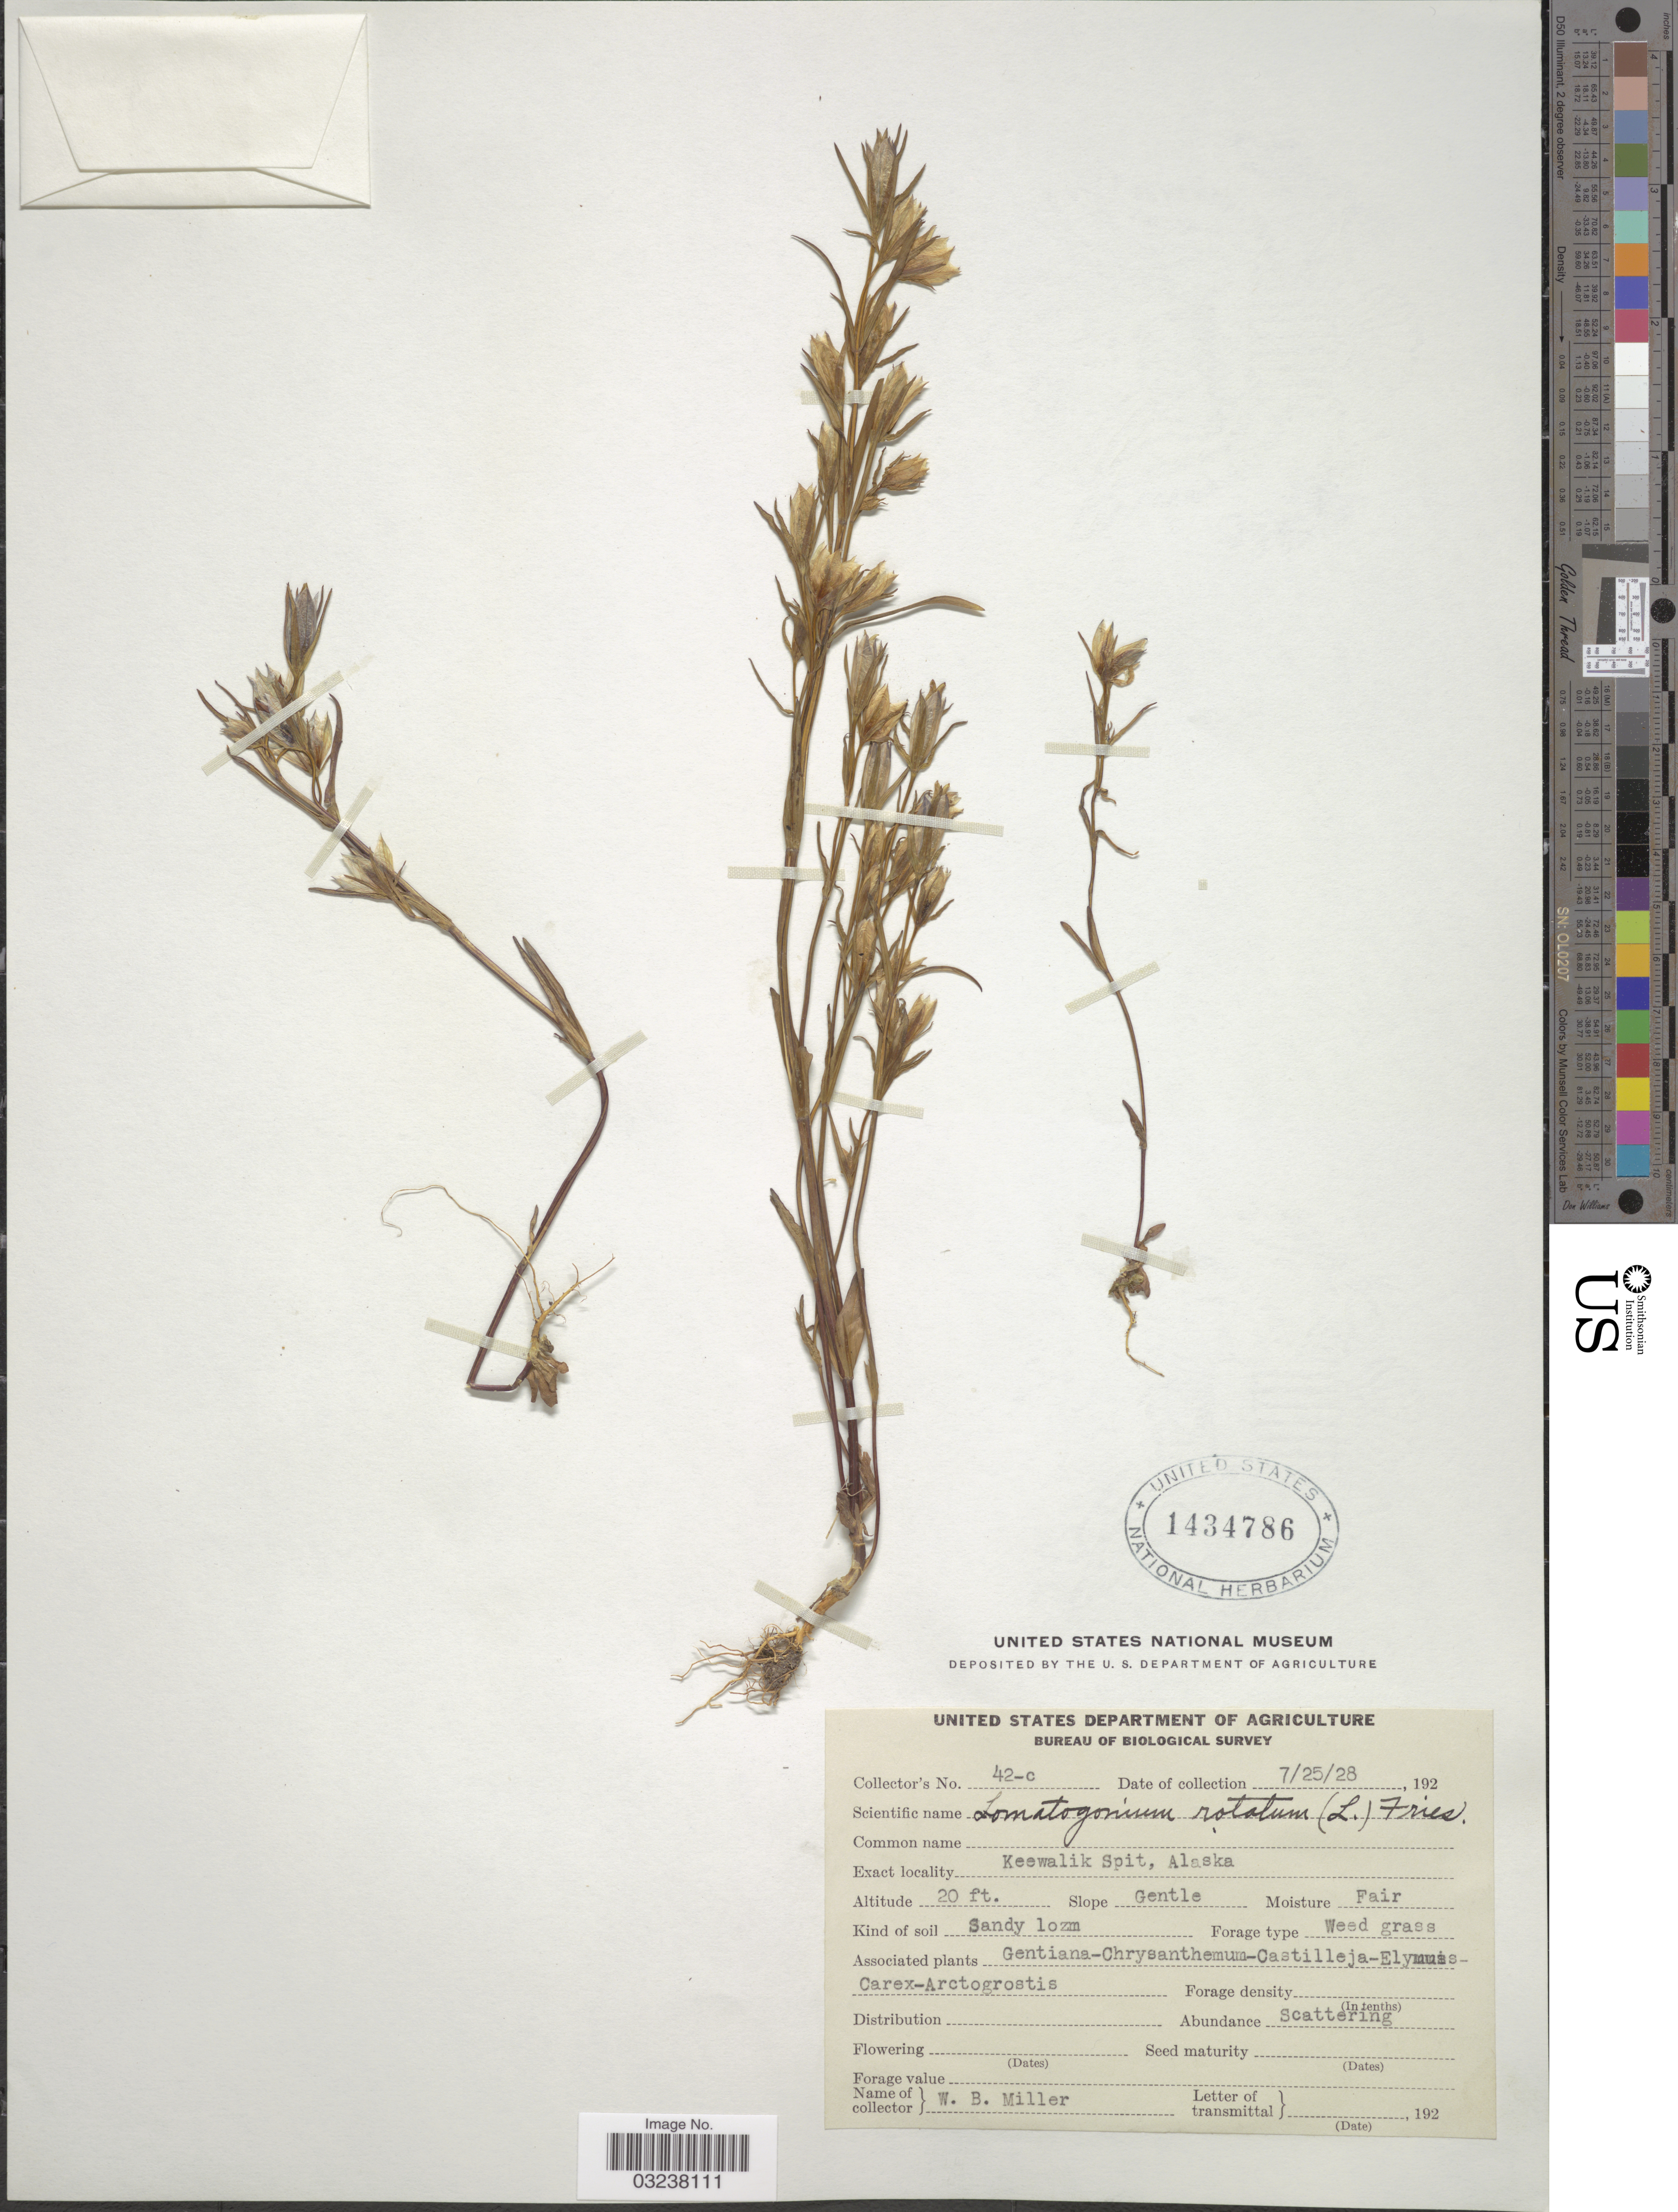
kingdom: Plantae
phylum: Tracheophyta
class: Magnoliopsida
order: Gentianales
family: Gentianaceae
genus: Lomatogonium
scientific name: Lomatogonium rotatum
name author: (L.) Fr.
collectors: W. Miller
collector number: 42-c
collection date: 1928-07-25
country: United States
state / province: Alaska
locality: Keewalik Spit.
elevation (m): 6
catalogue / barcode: US 1434786